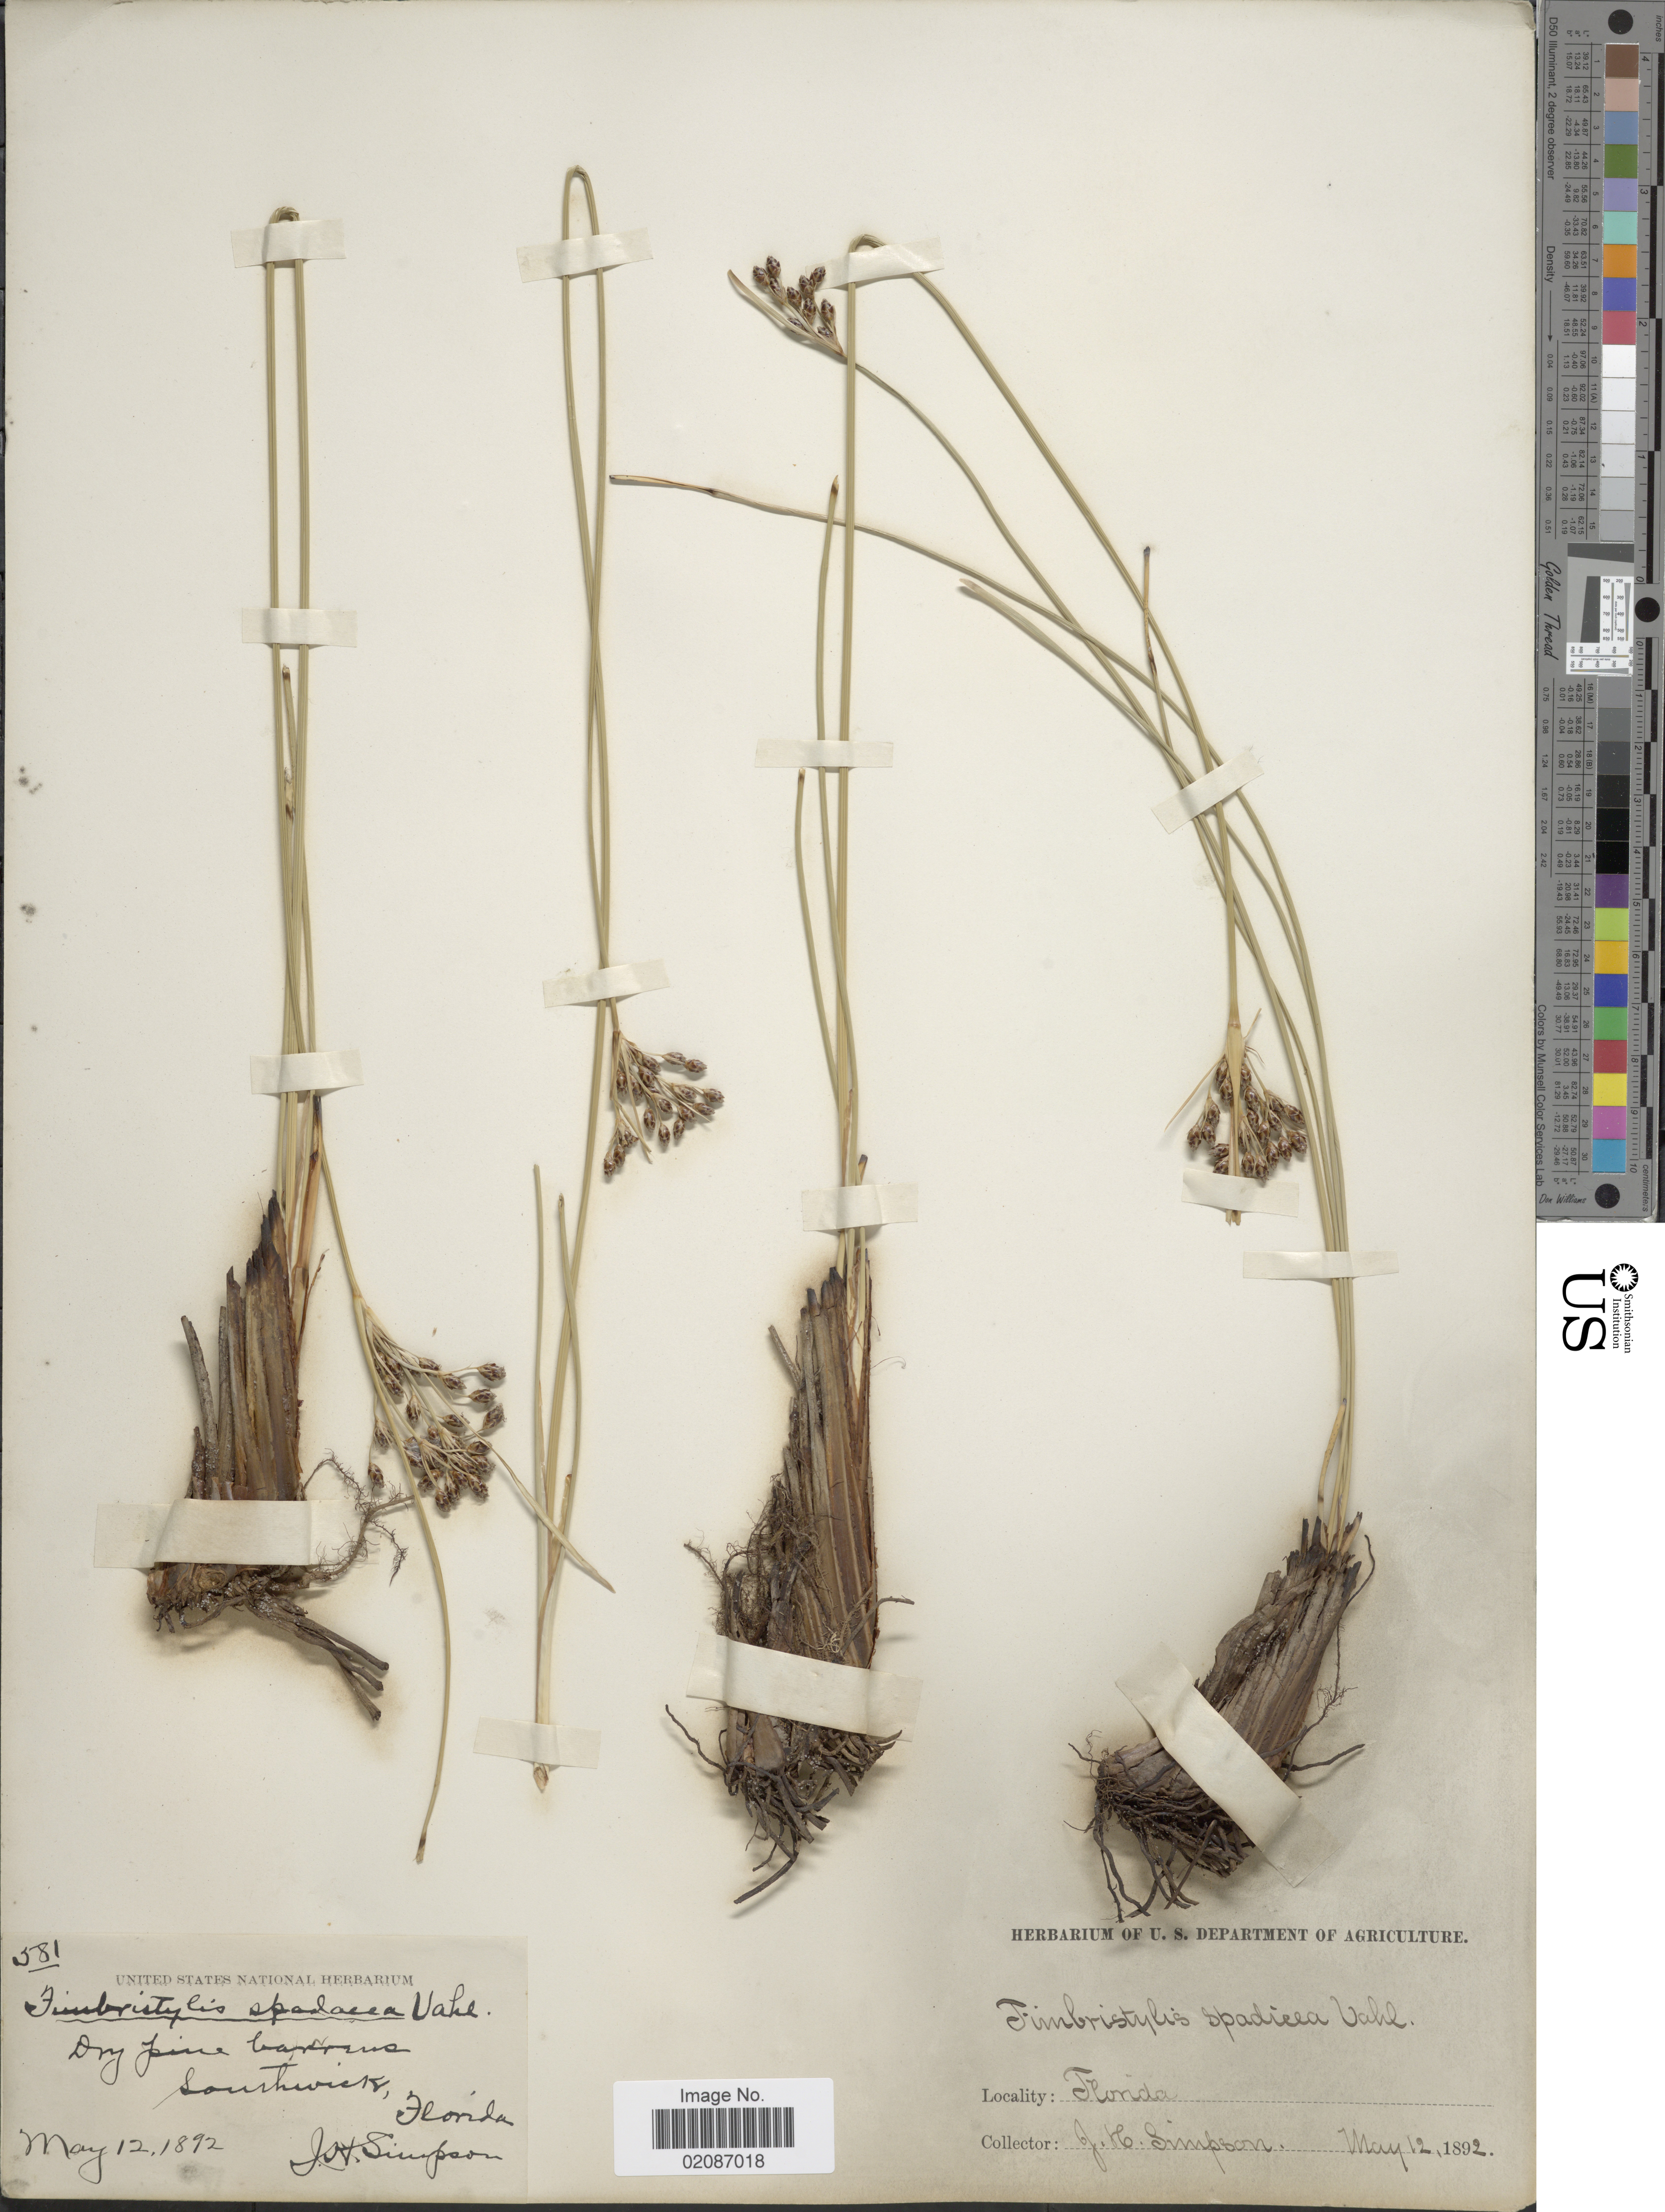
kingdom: Plantae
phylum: Tracheophyta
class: Liliopsida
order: Poales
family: Cyperaceae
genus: Fimbristylis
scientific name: Fimbristylis puberula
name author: (Michx.) Vahl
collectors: J. H. Simpson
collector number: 581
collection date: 1892-05-12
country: United States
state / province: Florida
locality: Southwick